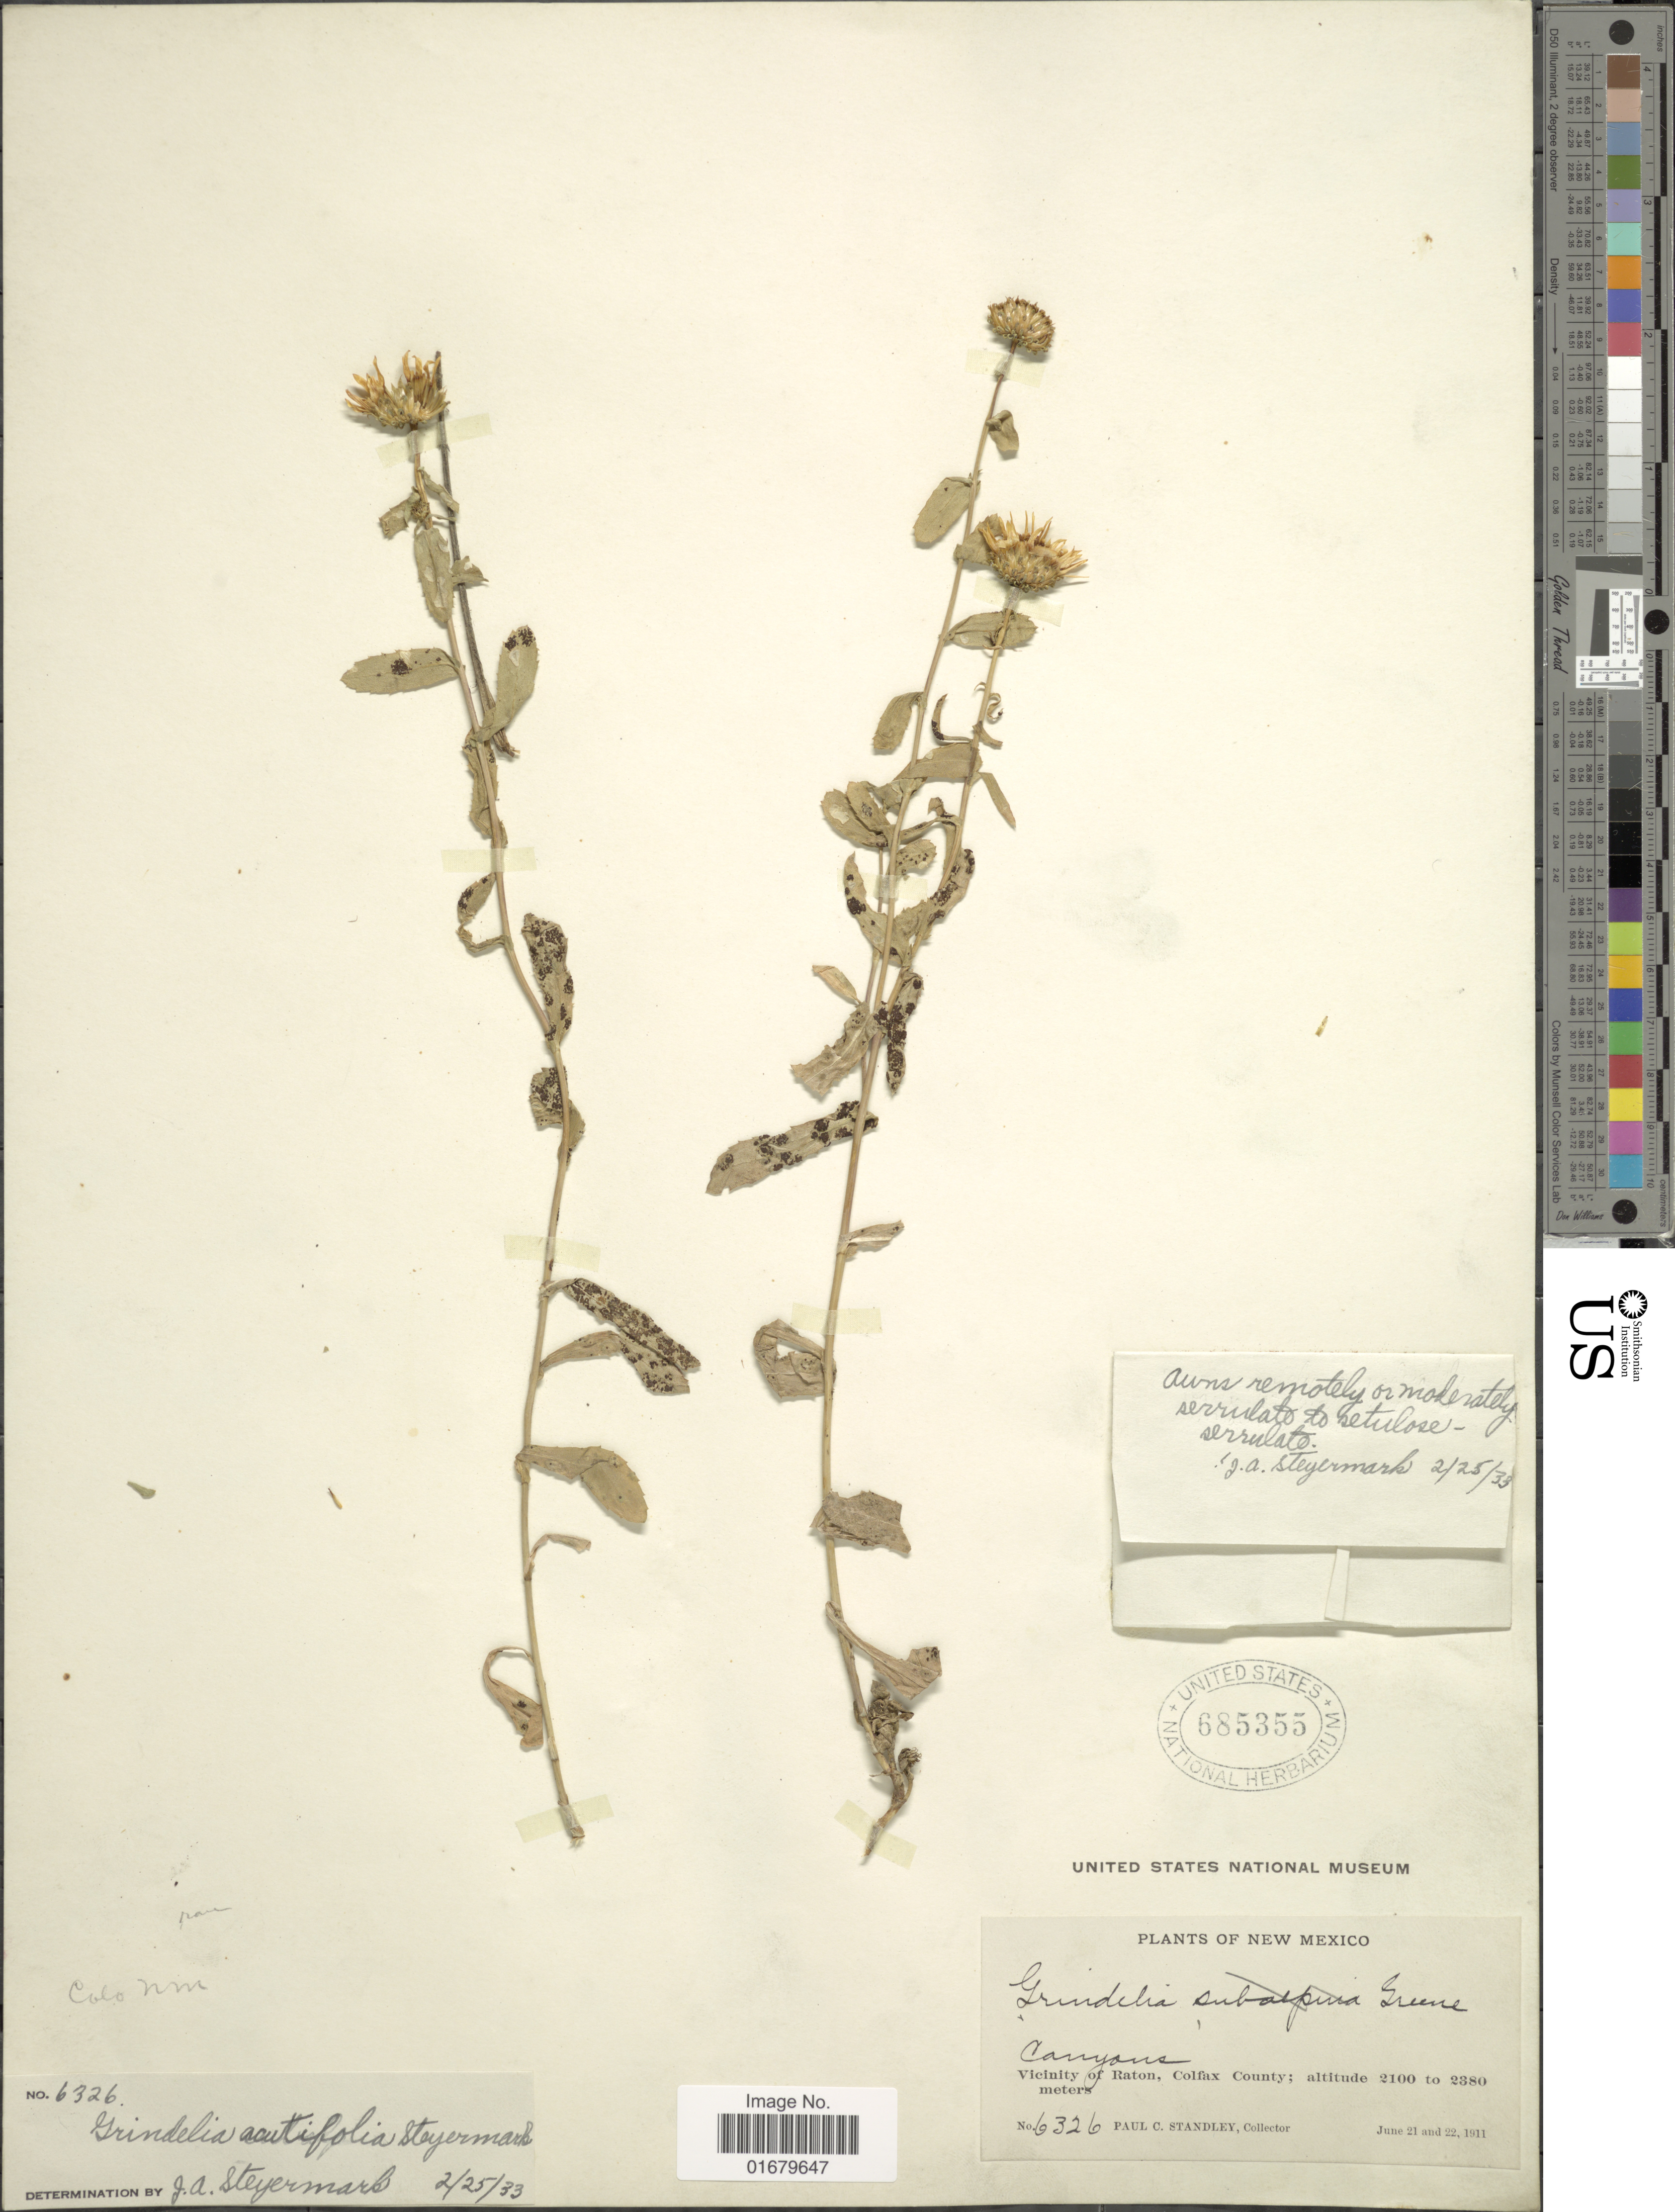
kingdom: Plantae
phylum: Tracheophyta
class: Magnoliopsida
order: Asterales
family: Asteraceae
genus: Grindelia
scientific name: Grindelia acutifolia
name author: Steyerm.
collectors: P. C. Standley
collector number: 6326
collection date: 1911-06-21/1911-06-22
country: United States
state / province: New Mexico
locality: Canyons, vicinity of Raton, Colfax County.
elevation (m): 2100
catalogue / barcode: US 685355